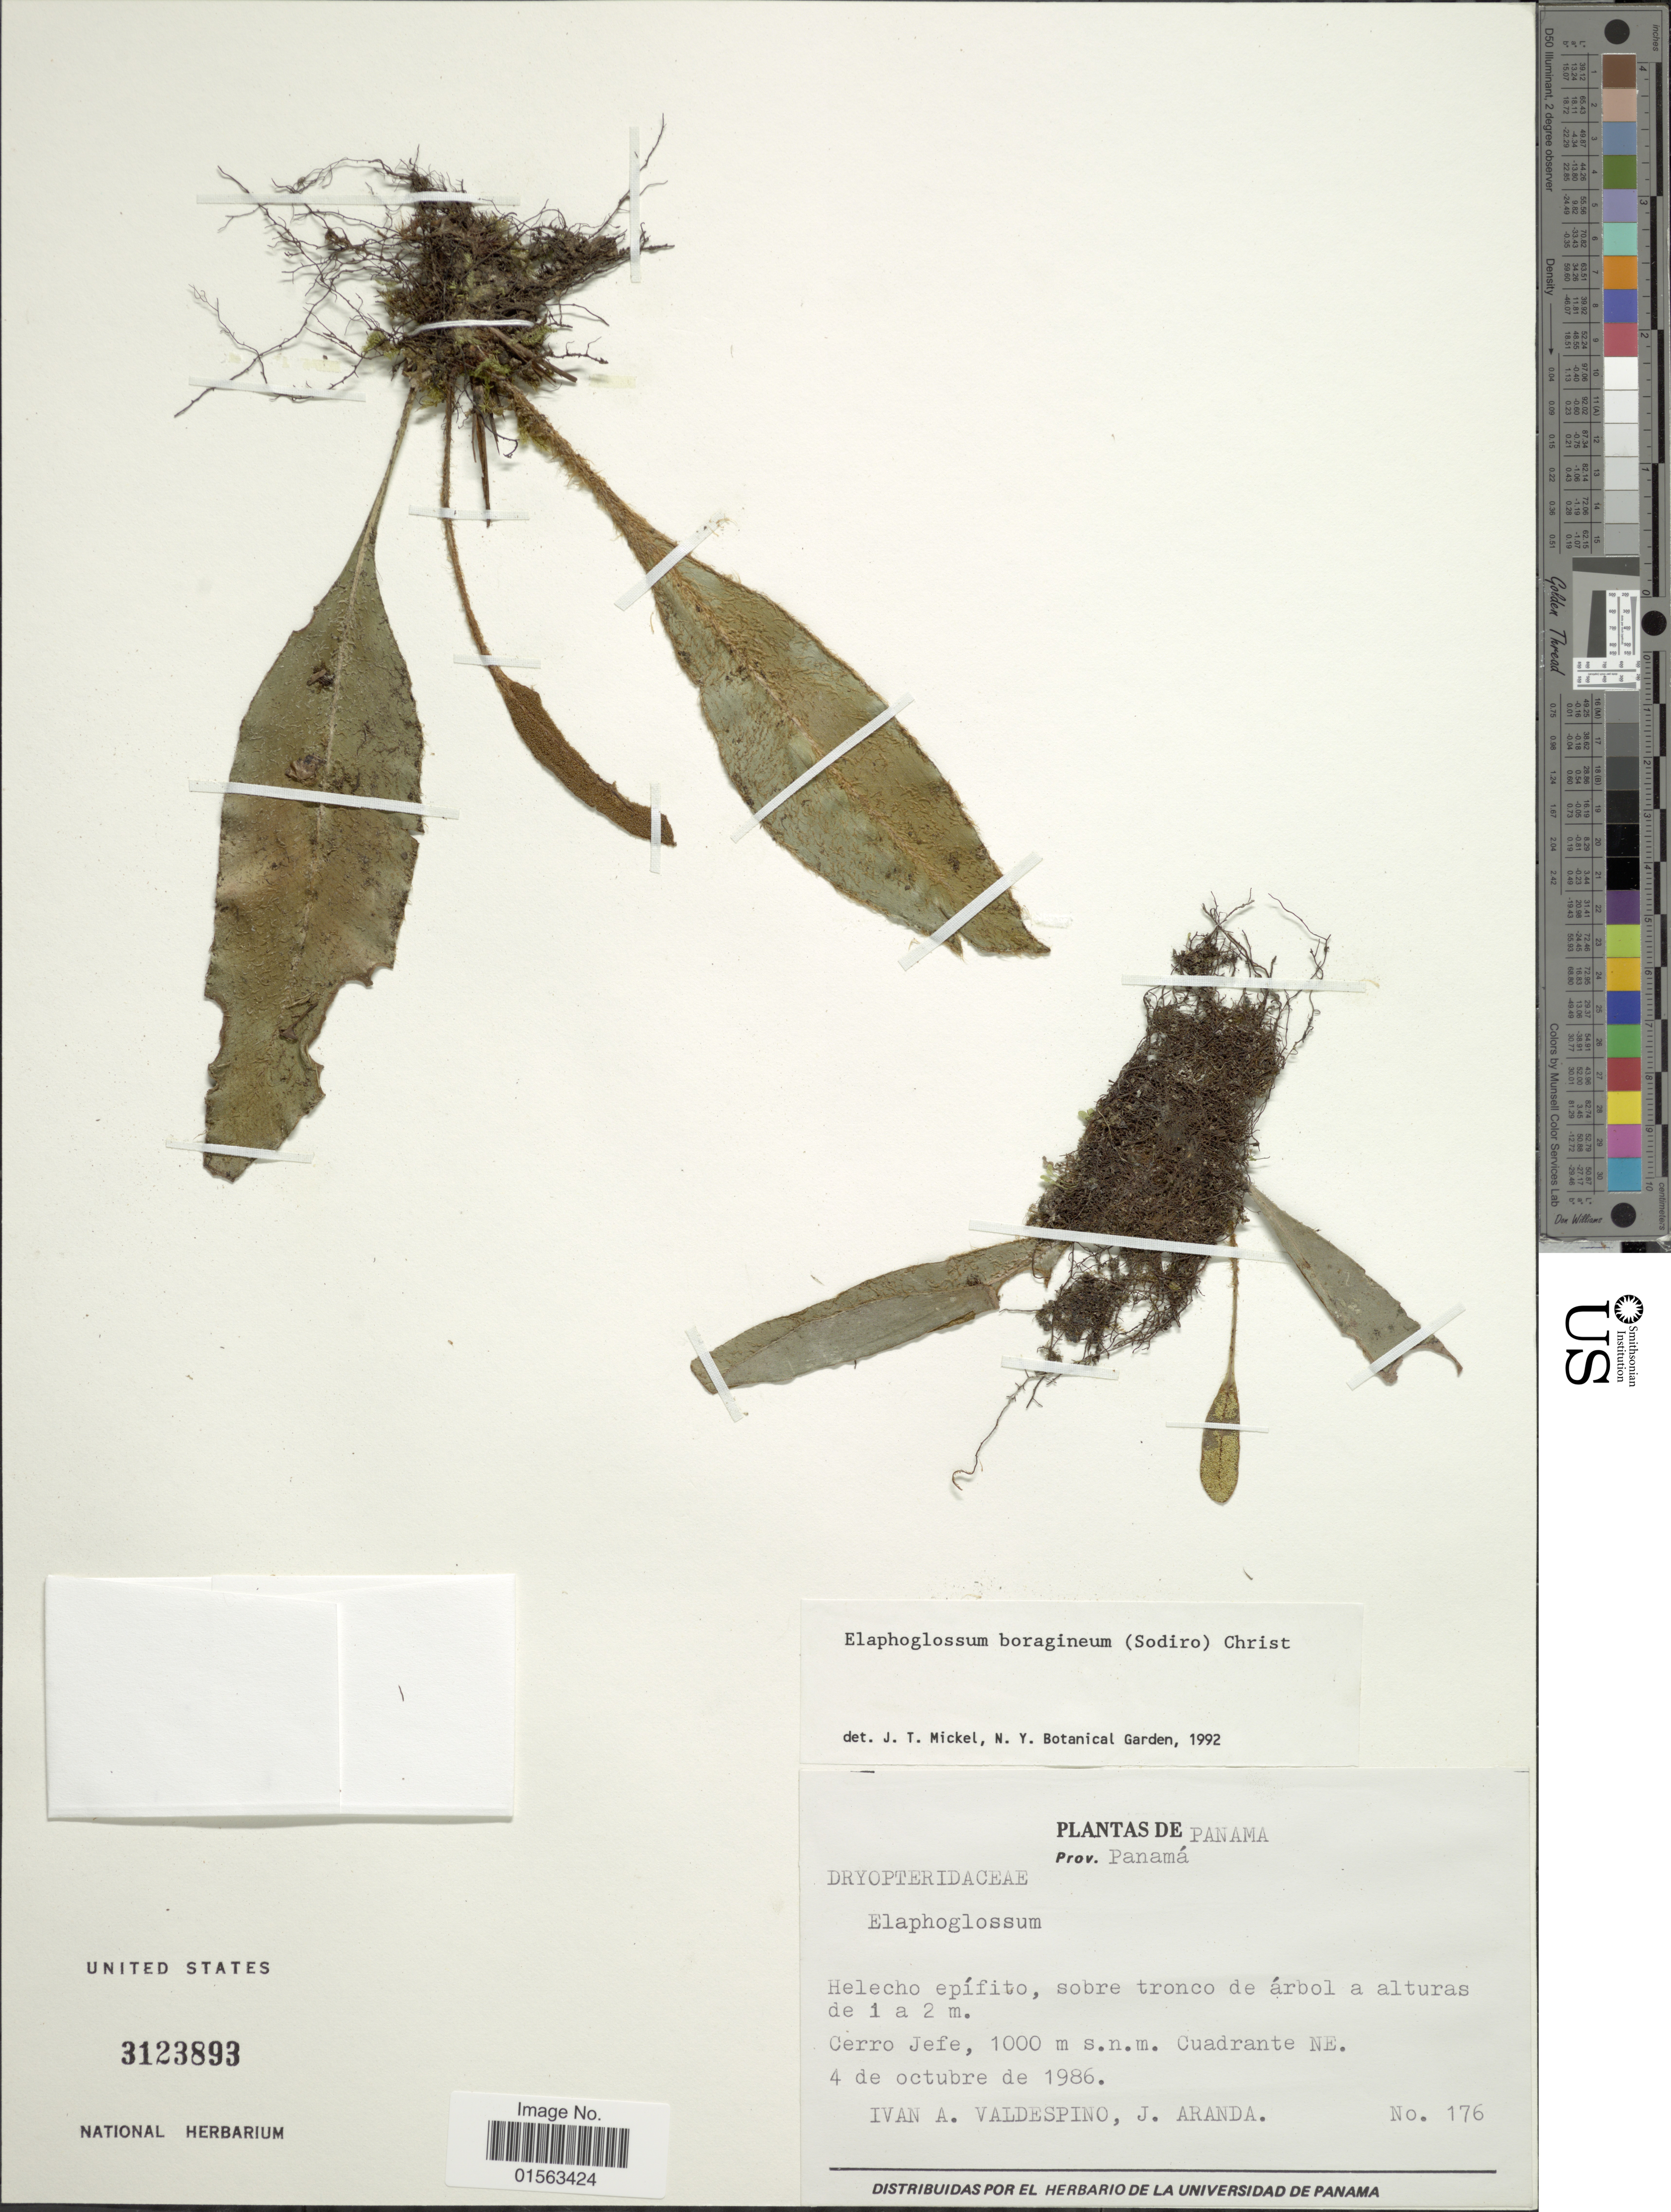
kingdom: Plantae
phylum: Tracheophyta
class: Polypodiopsida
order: Polypodiales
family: Dryopteridaceae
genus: Elaphoglossum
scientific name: Elaphoglossum boragineum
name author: (Sodiro) Christ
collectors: I. A. Valdespino & J. Aranda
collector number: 176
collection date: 1986-10-04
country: Panama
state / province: Panamá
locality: Prov. Panama, Cerro Jefe, Cuadrante NE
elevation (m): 1000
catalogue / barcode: US 3123893